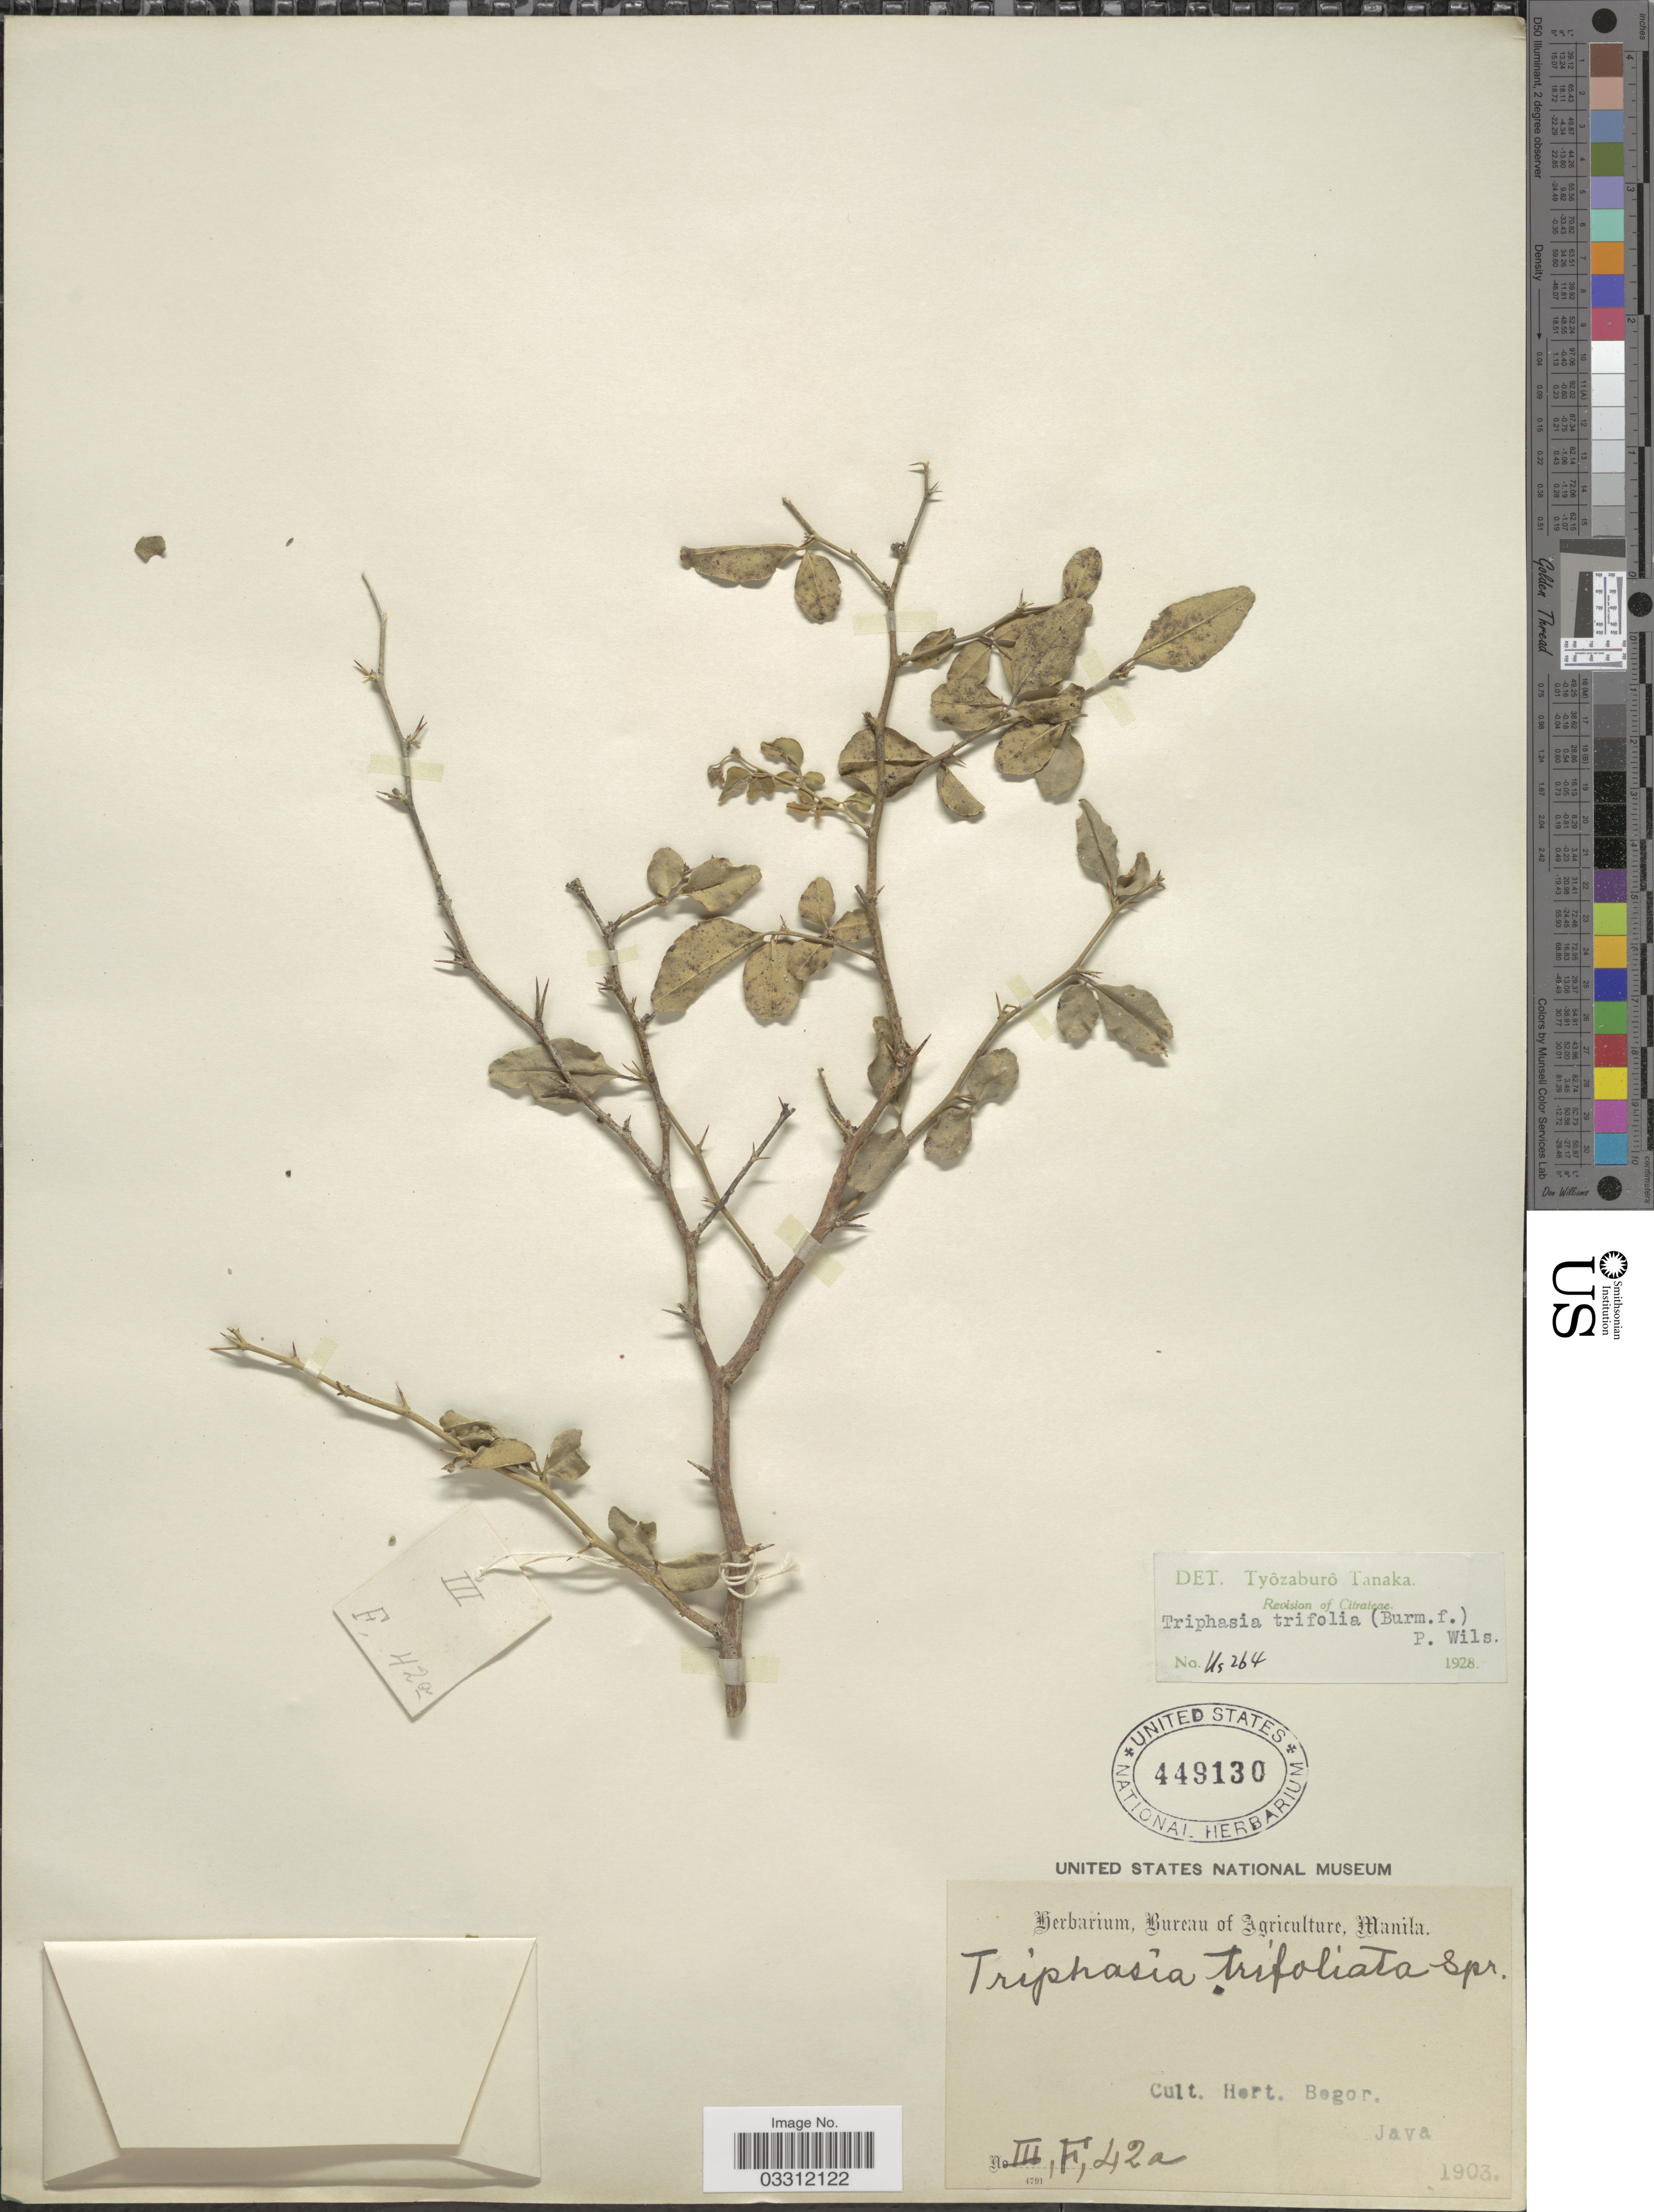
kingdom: Plantae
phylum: Tracheophyta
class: Magnoliopsida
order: Sapindales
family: Rutaceae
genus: Triphasia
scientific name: Triphasia trifolia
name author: (Burm. f.) P. Wilson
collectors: Ex herb. Bureau of Agriculture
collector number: III,F,42a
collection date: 1903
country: Indonesia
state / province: Java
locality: Cult. Hort. Bogor.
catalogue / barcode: US 449130